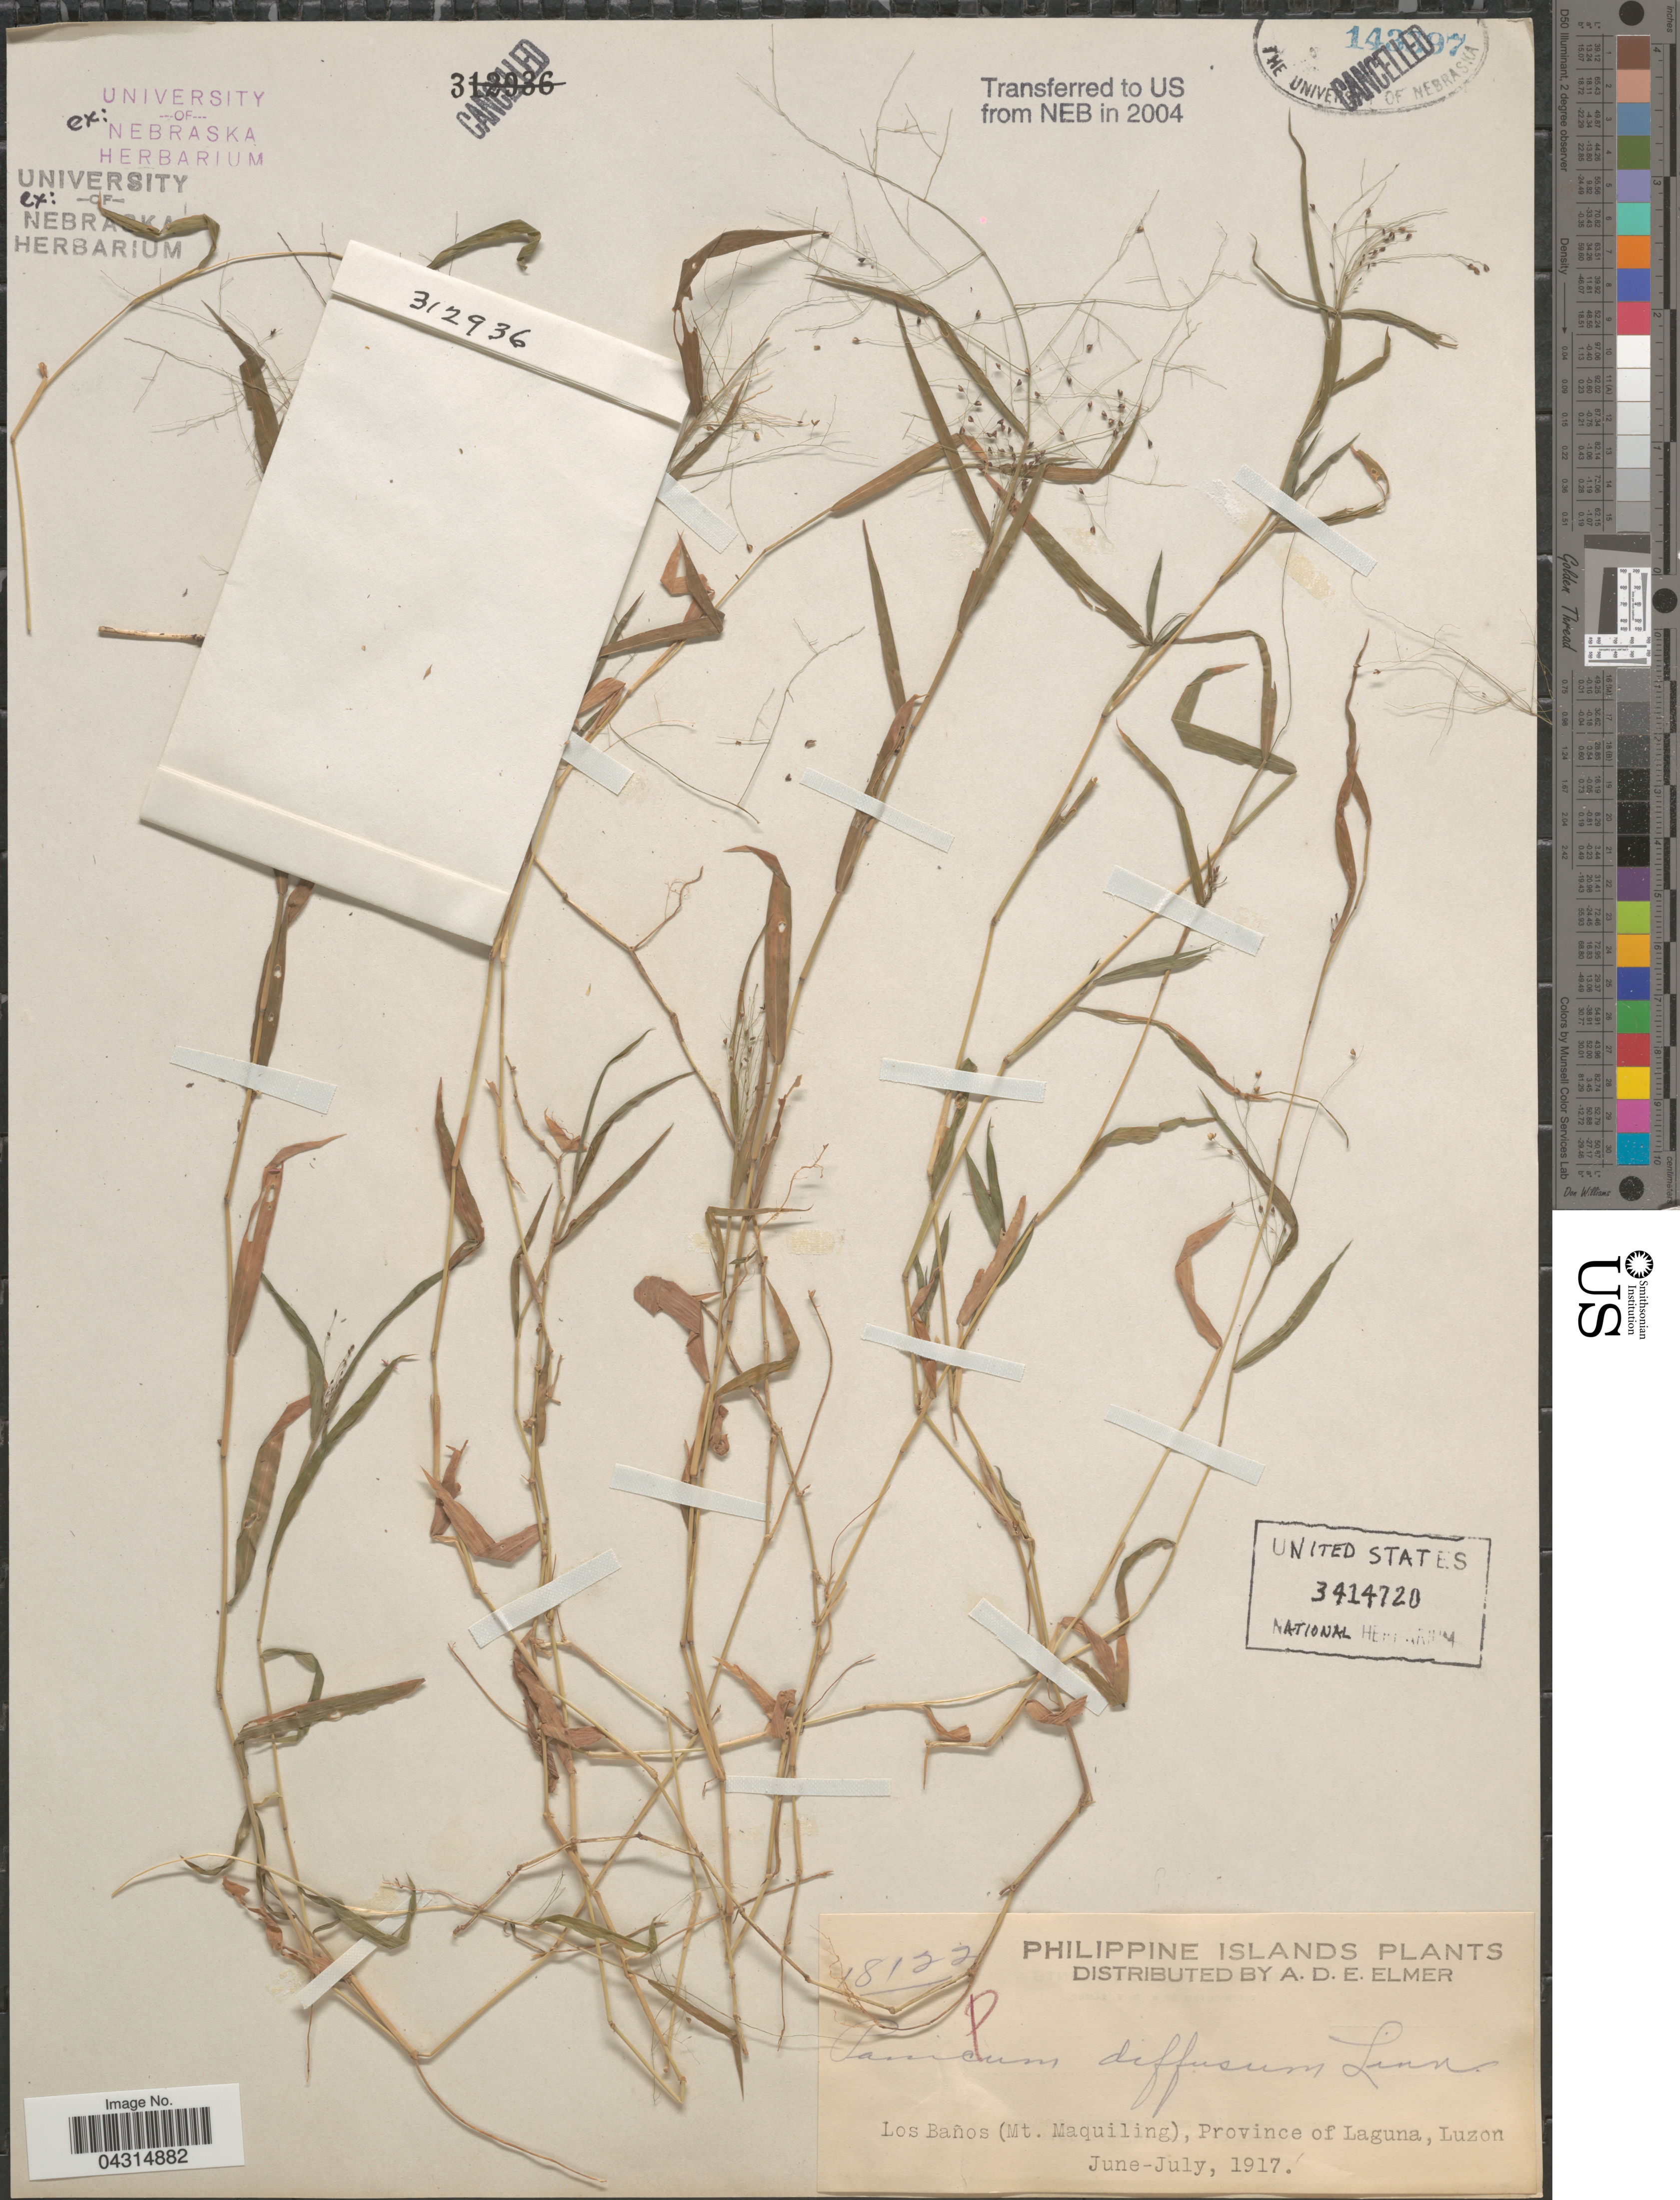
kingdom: Plantae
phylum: Tracheophyta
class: Liliopsida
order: Poales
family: Poaceae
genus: Cyrtococcum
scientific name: Cyrtococcum patens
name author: (L.) A. Camus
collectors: A. D. E. Elmer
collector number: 18122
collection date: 1917-06/1917-07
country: Philippines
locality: Los Baños (Mt. Maquiling), Province of Laguna, Luzon.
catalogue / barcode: US 3414720